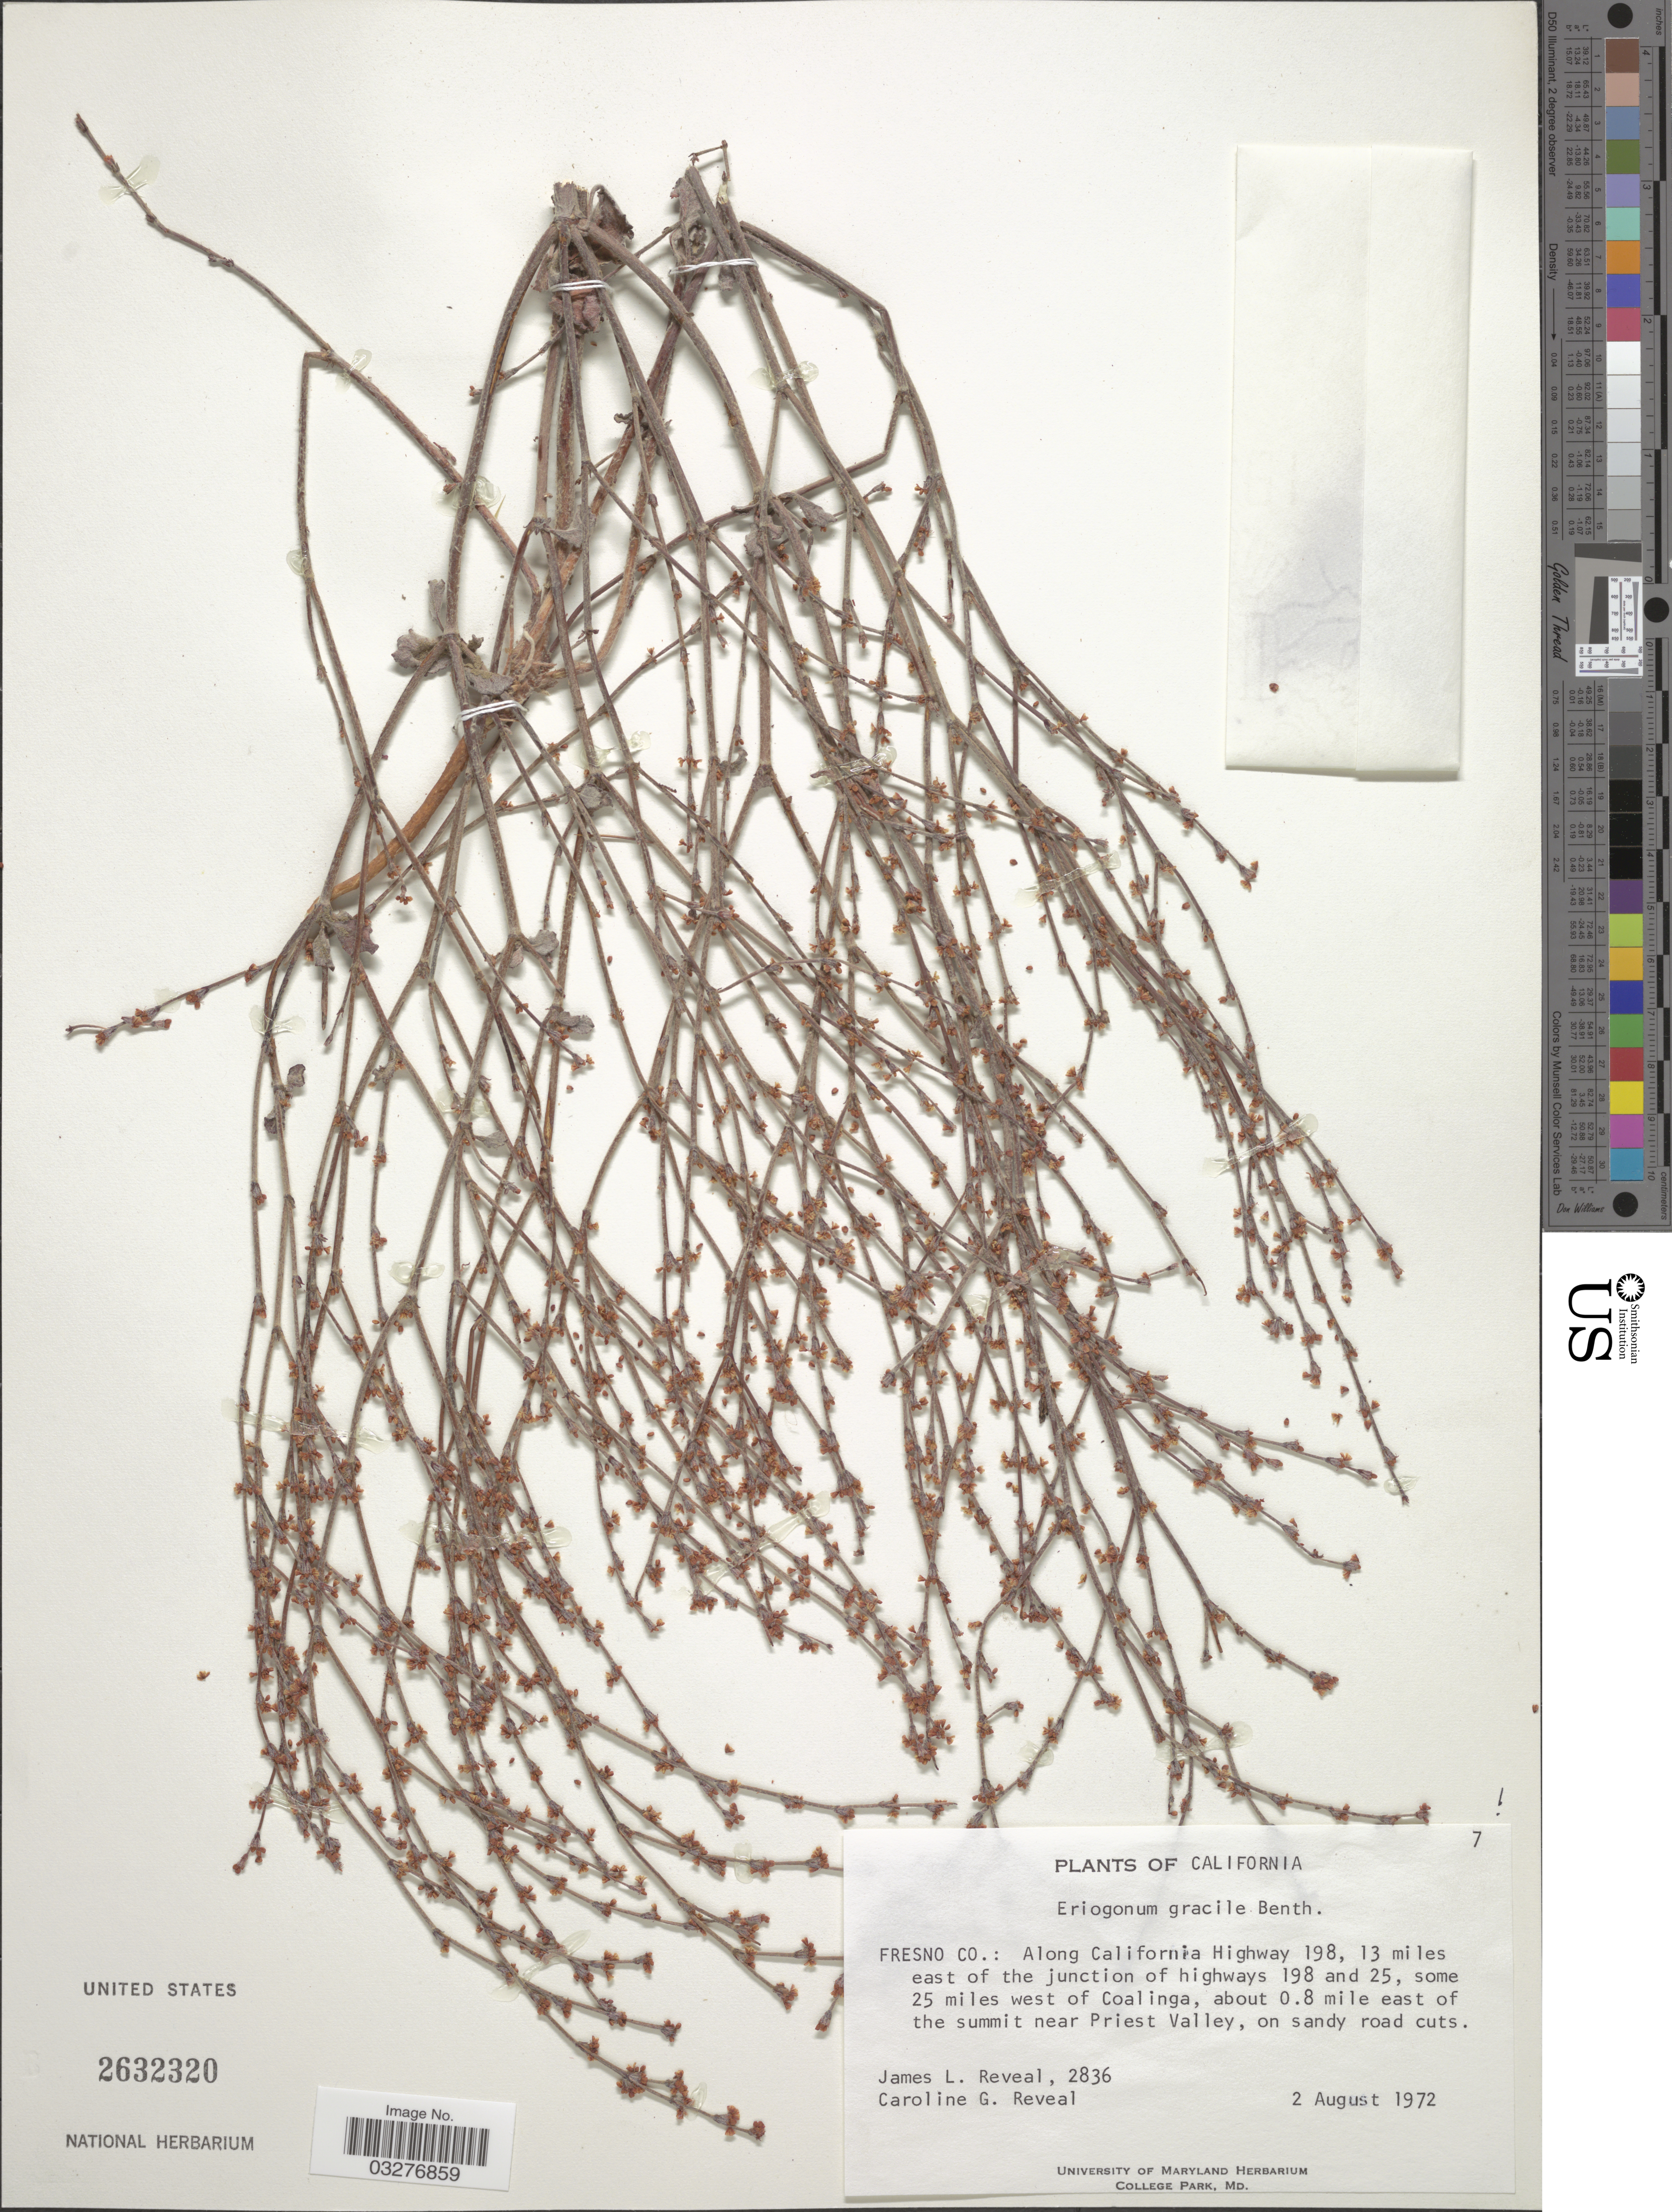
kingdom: Plantae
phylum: Tracheophyta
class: Magnoliopsida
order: Caryophyllales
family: Polygonaceae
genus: Eriogonum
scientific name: Eriogonum gracile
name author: Benth.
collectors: J. L. Reveal & C. G. Reveal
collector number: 2836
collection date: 1972-08-02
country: United States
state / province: California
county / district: Fresno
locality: Fresno Co.: Along California Highway 198, 13 miles east of the junction of highways 198 and 25, some 25 miles west of Coalinga, about 0.8 mile east of the summit near Priest Valley.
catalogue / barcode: US 2632320